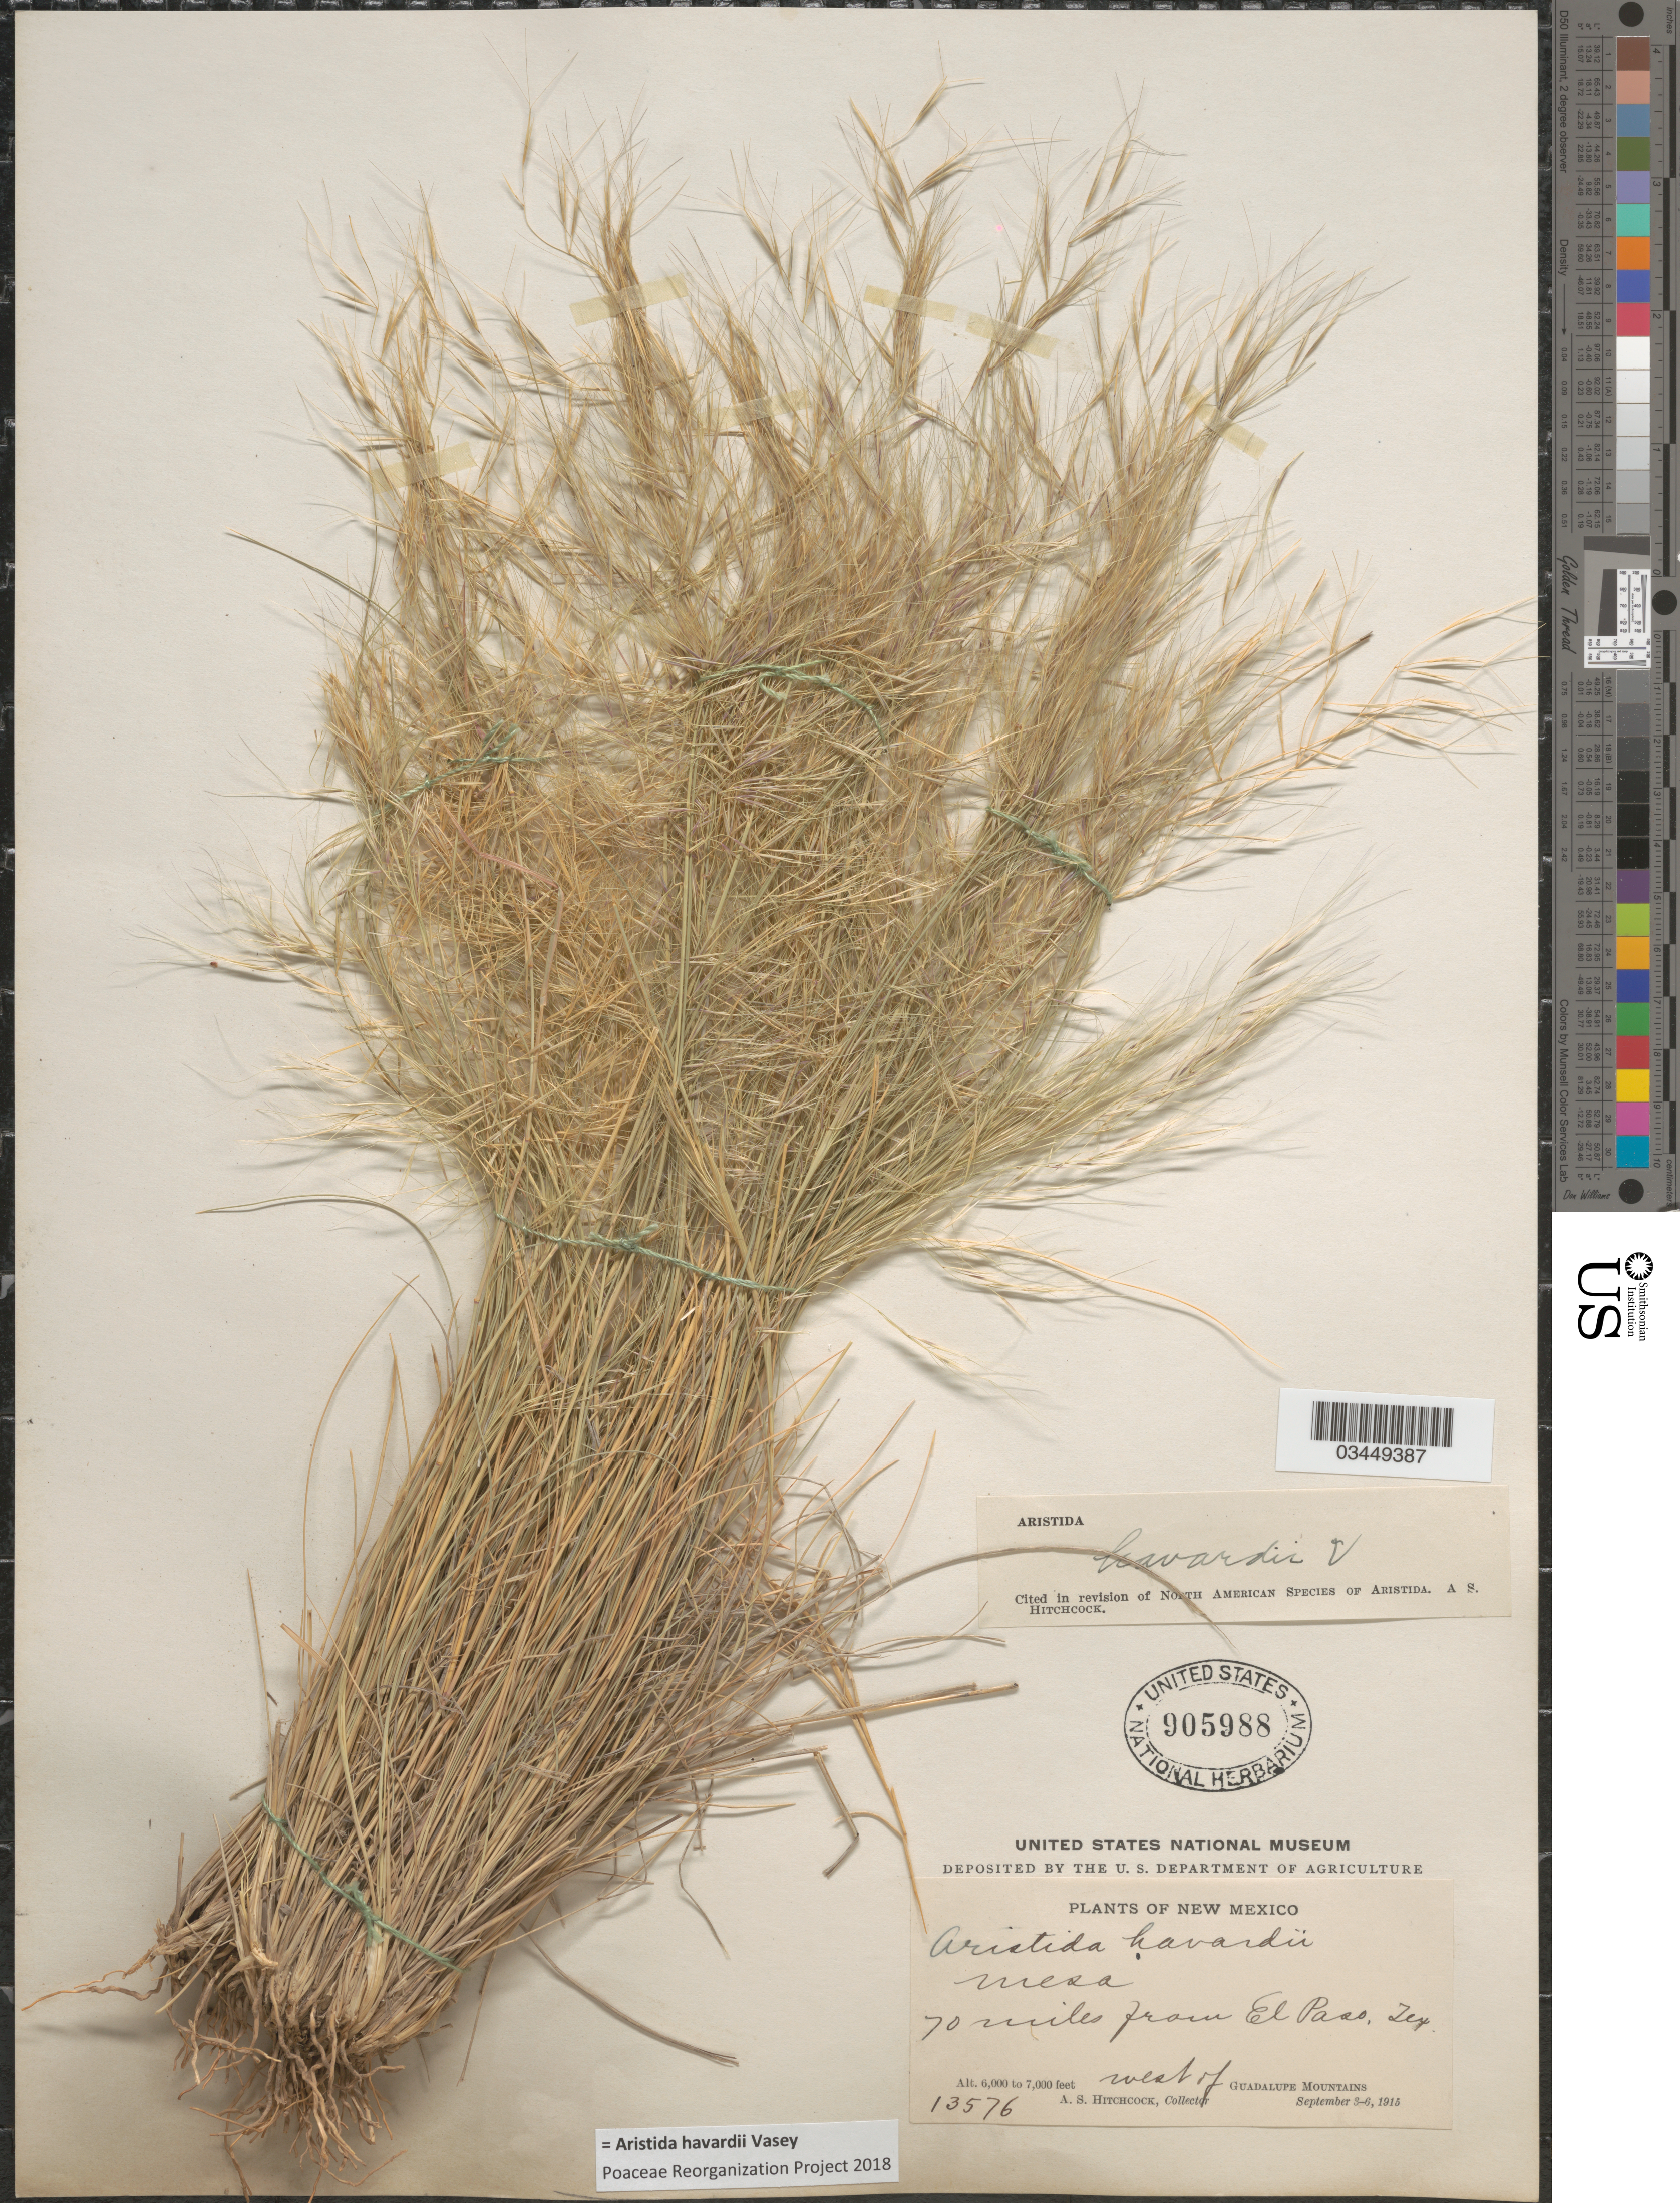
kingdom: Plantae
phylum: Tracheophyta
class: Liliopsida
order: Poales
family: Poaceae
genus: Aristida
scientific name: Aristida havardii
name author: Vasey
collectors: A. S. Hitchcock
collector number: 13576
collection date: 1915-09-03/1915-09-06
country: United States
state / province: Texas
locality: Mesa. 70 miles from El Paso. New Mexico. West of Guadalupe Mountains.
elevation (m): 1829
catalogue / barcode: US 905988